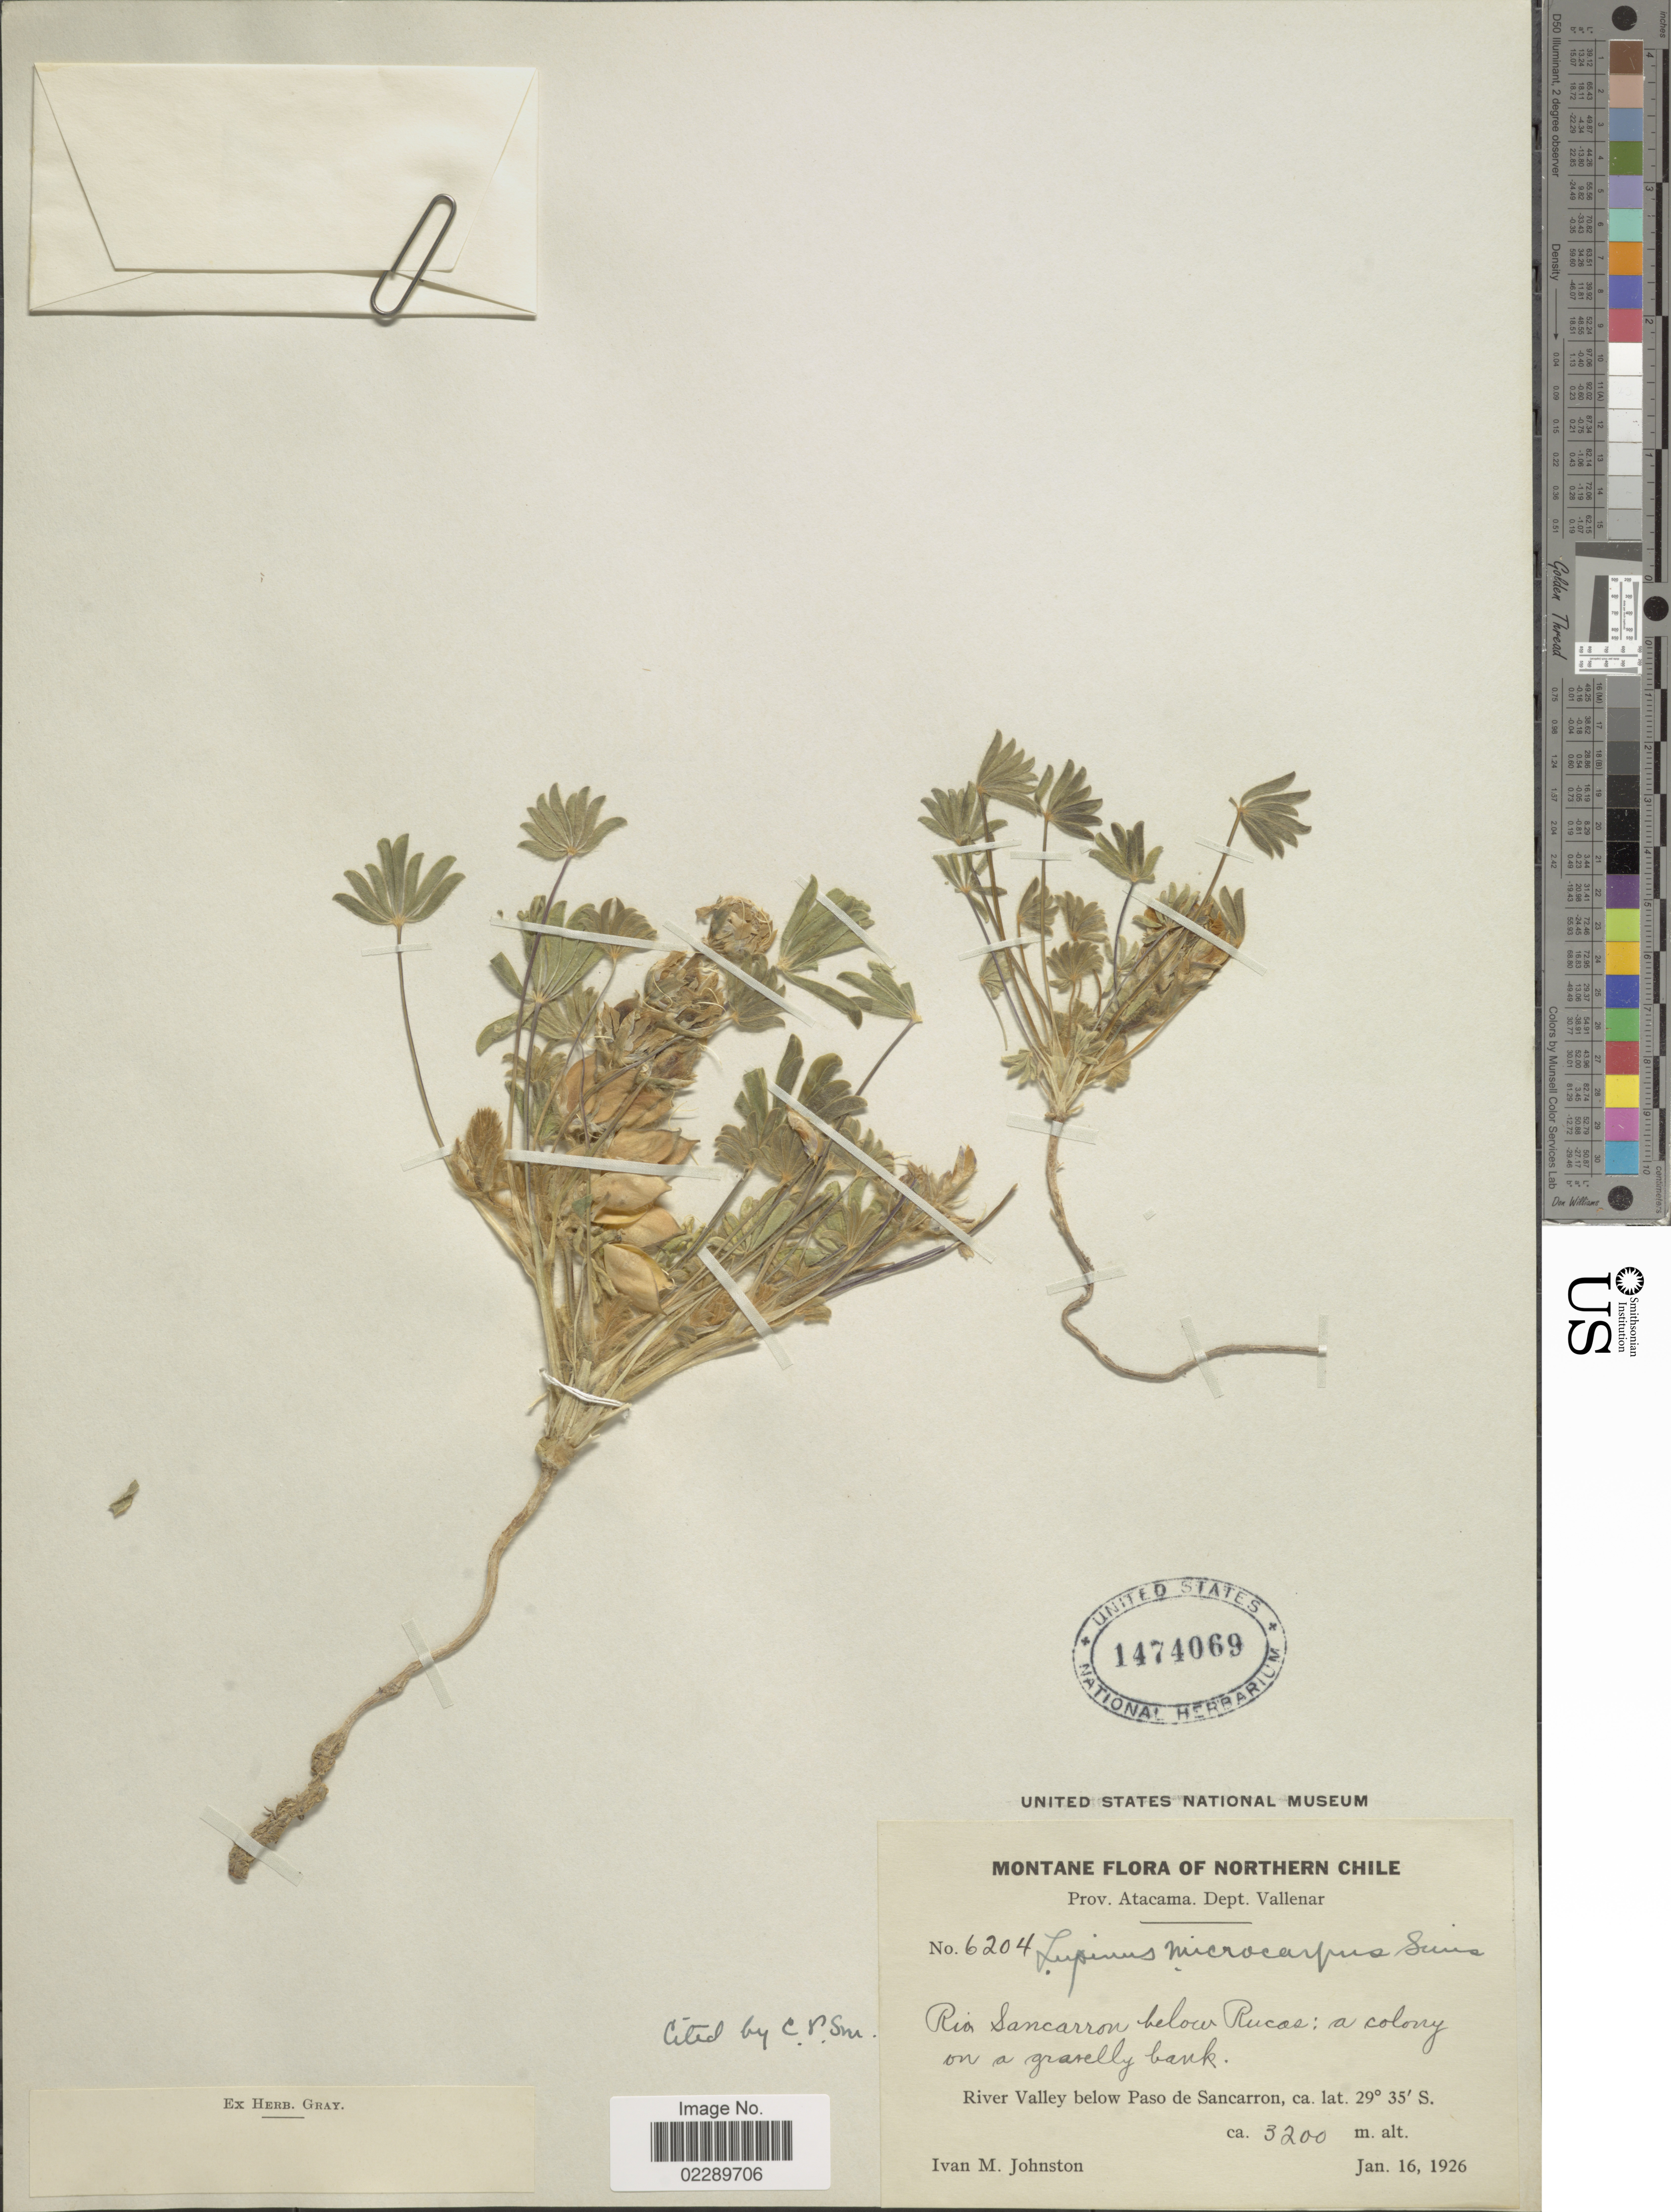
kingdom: Plantae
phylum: Tracheophyta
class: Magnoliopsida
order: Fabales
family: Fabaceae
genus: Lupinus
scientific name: Lupinus microcarpus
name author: Sims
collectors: I.M. Johnston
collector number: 6204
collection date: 1926-01-16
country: Chile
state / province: Atacama (III)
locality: Montane flora of Northern Chile. Prov. Atacama. Dept. Vallenar. Rio Sancarron below Rucas: a colony on a gravelly bank. River Valley below Paso de Sancarron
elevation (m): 3200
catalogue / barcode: US 1474069